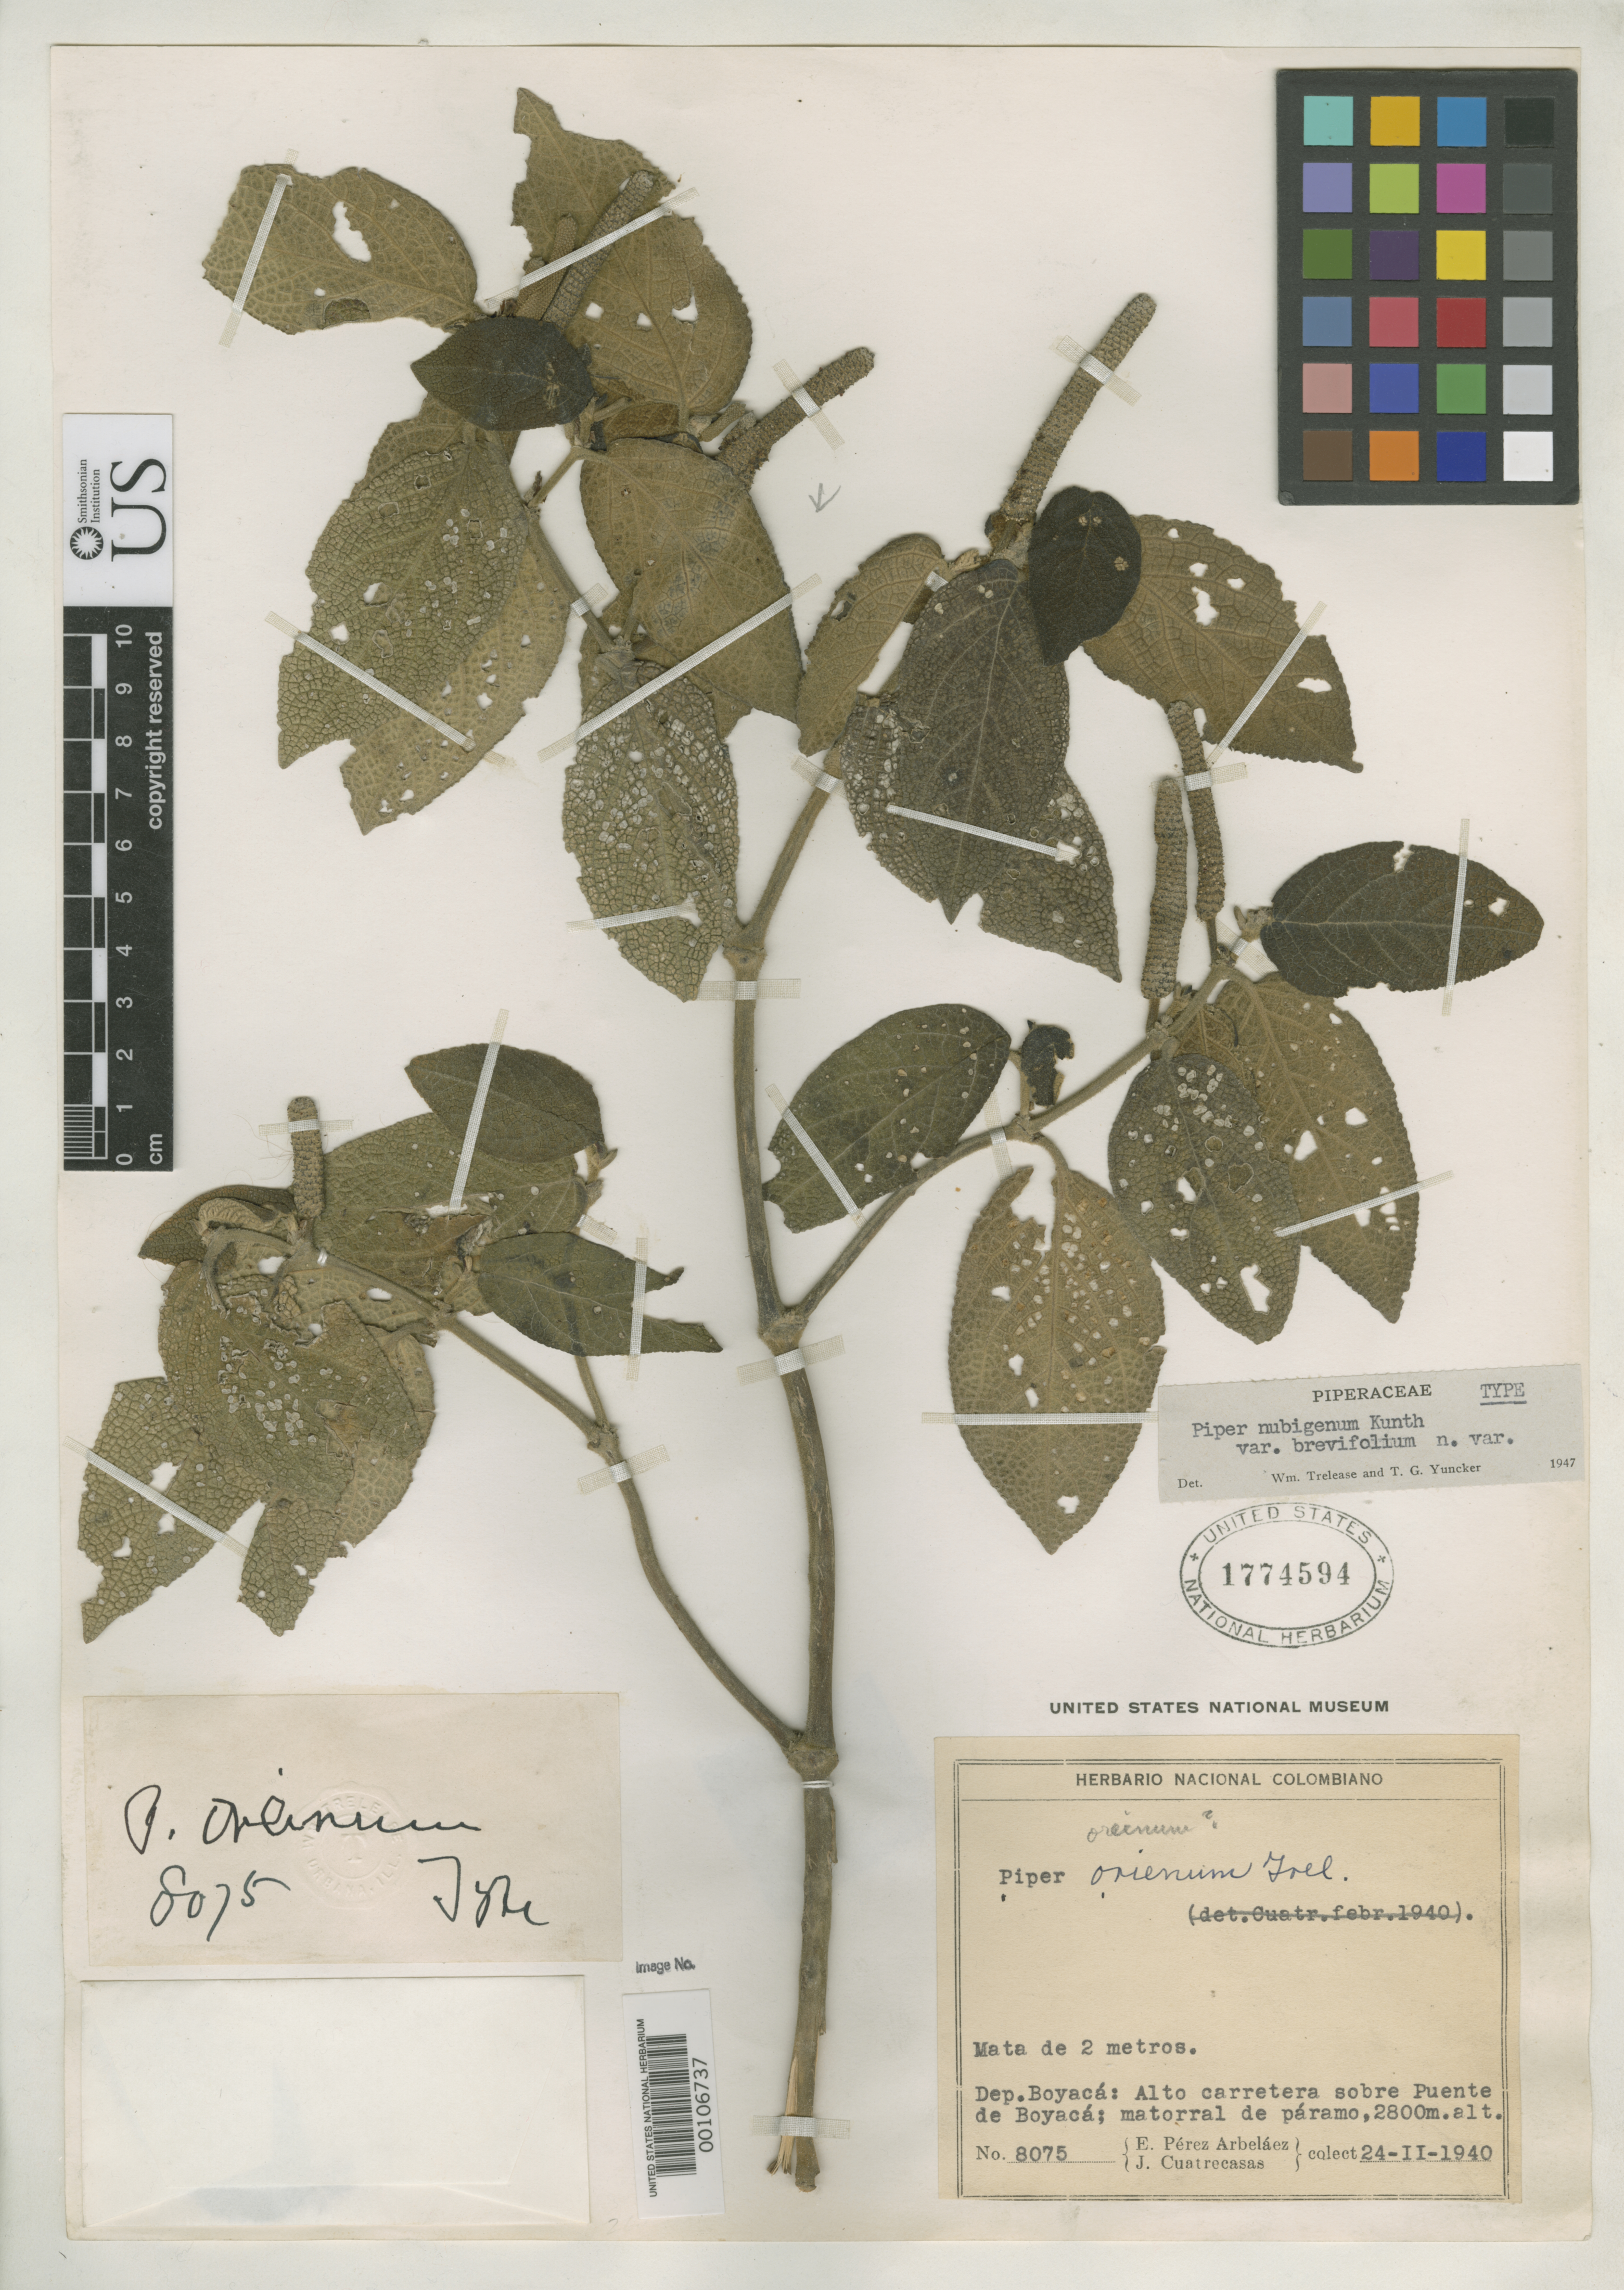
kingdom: Plantae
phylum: Tracheophyta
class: Magnoliopsida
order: Piperales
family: Piperaceae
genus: Piper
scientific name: Piper nubigenum var. brevifolium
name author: Trel. & Yunck.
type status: Holotype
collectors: E. Pérez Arbeláez & J. Cuatrecasas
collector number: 8075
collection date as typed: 24 Feb 1940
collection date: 1940-02-24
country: Colombia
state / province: Boyacá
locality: Puente de Boyaca.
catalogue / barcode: US 1774594